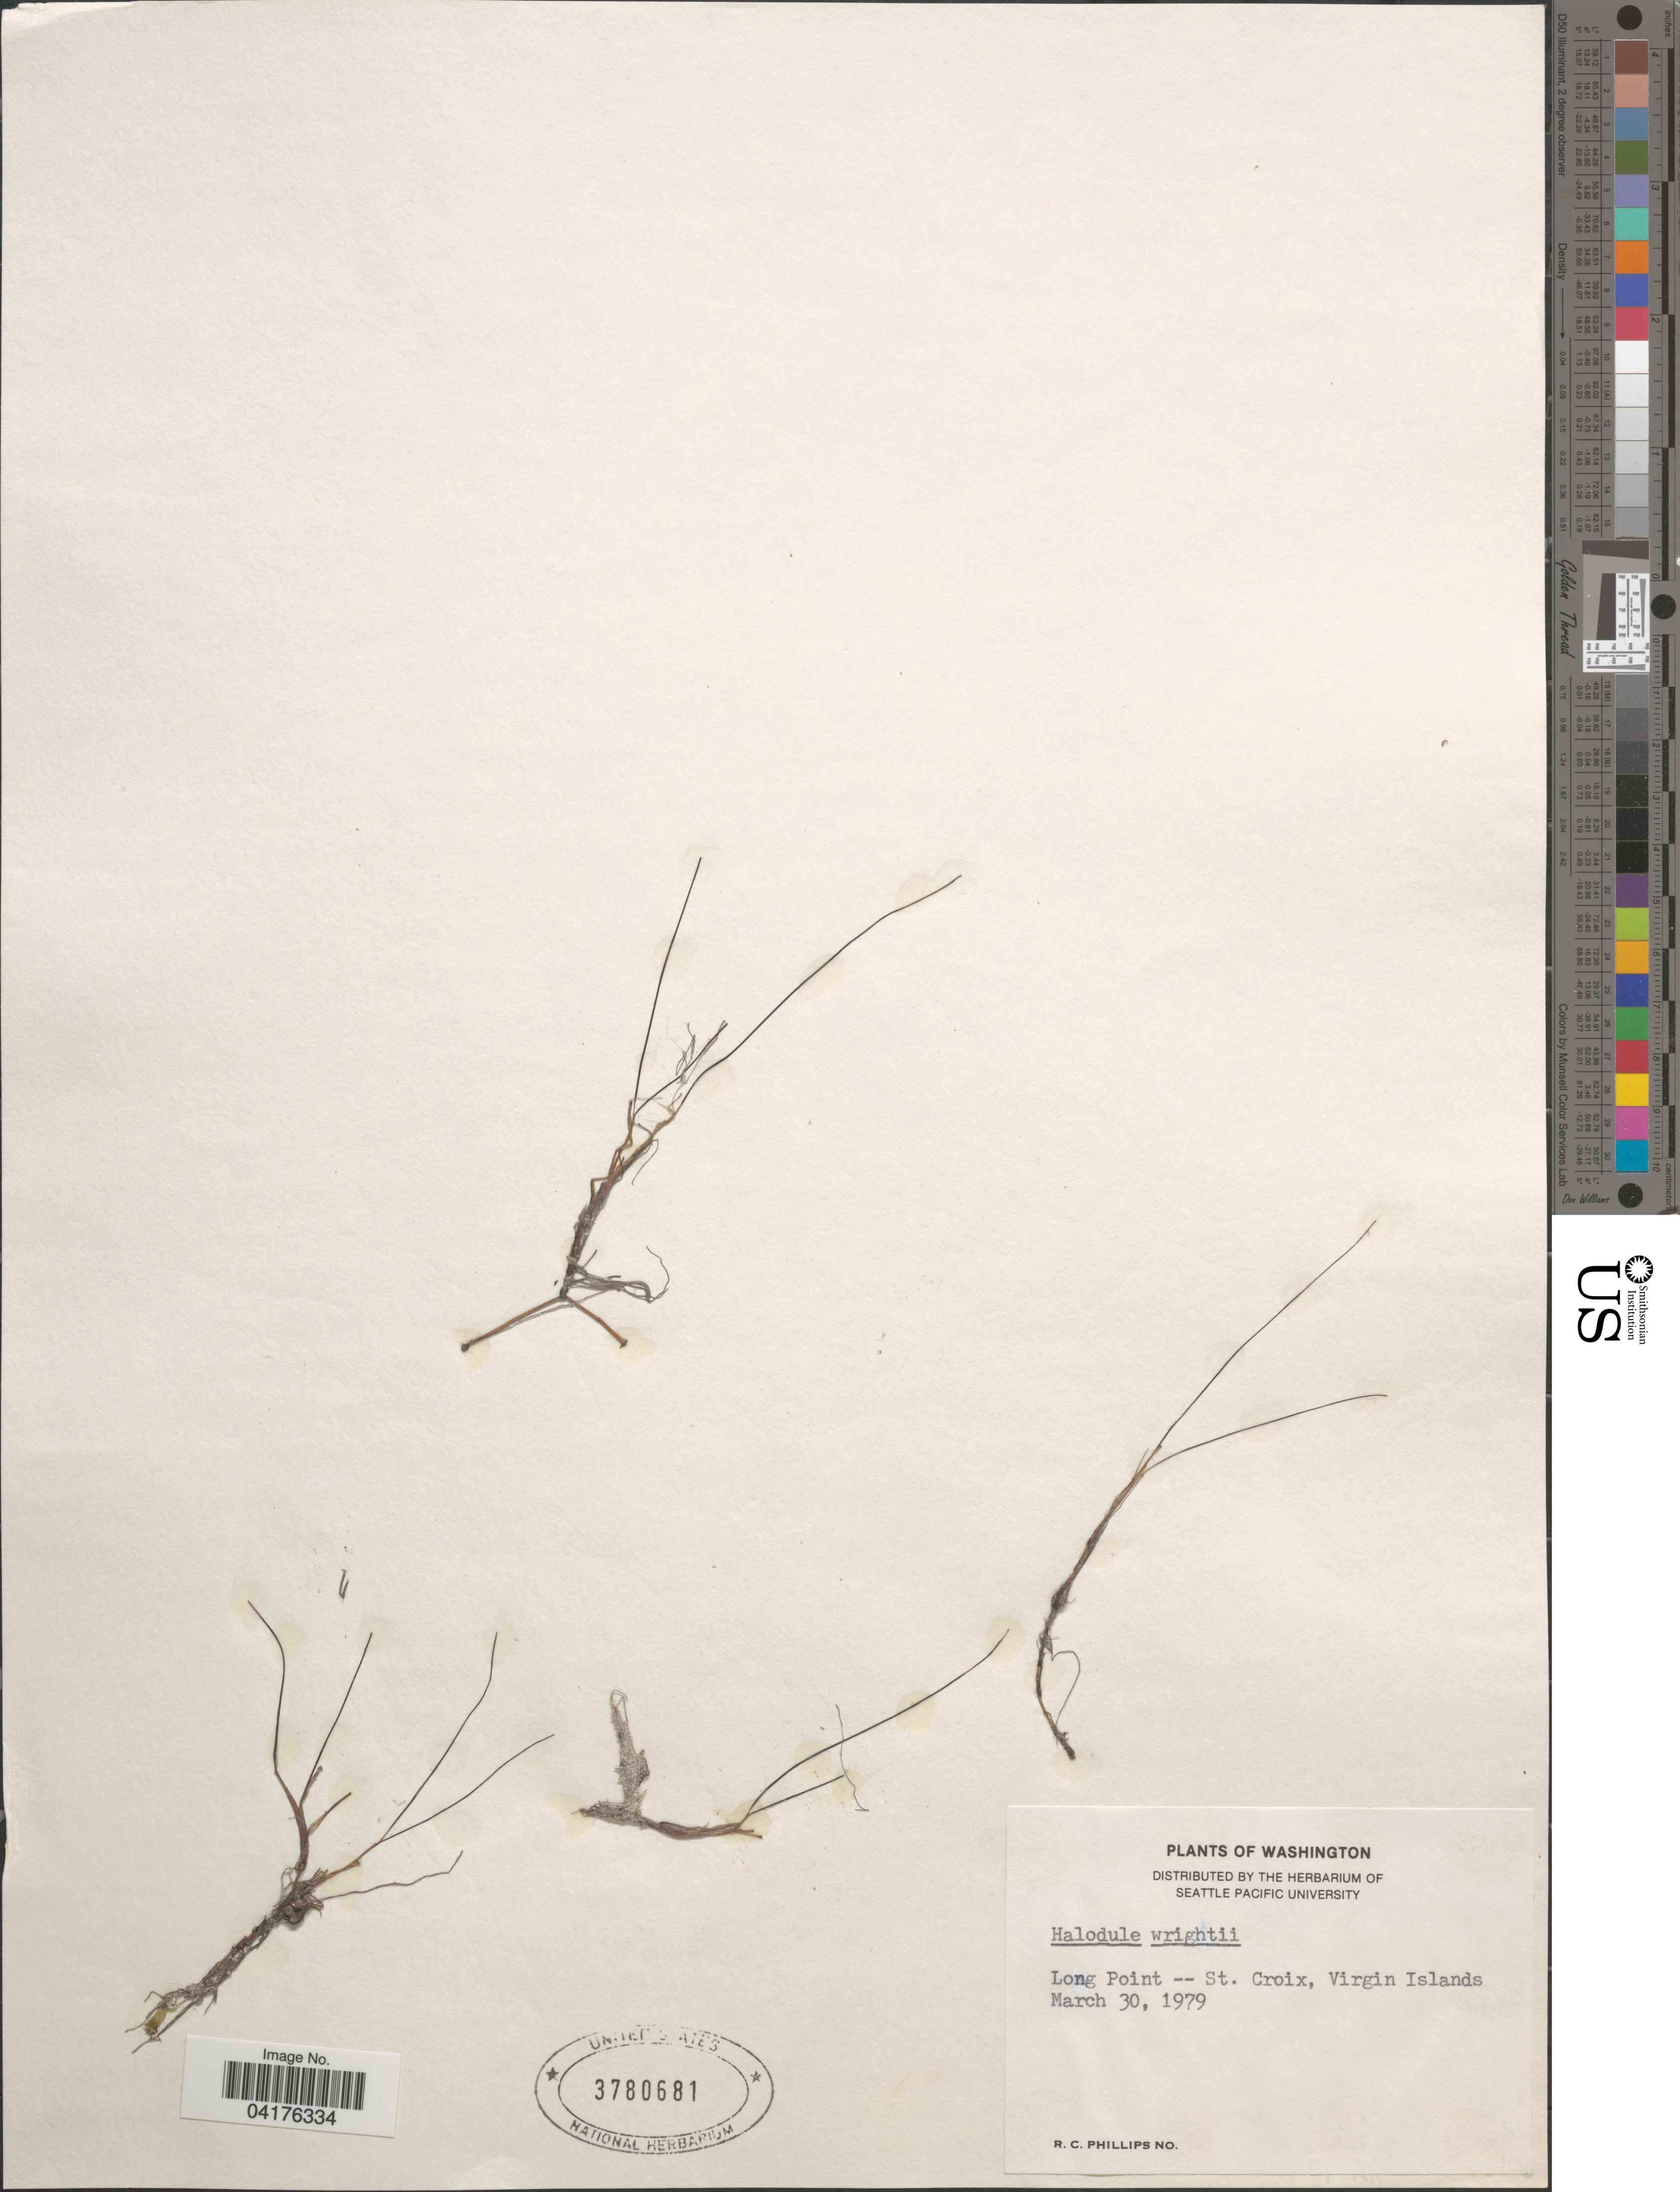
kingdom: Plantae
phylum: Tracheophyta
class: Liliopsida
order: Alismatales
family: Cymodoceaceae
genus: Halodule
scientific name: Halodule wrightii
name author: Asch.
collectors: R. C. Phillips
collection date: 1979-03-30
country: U.S. Virgin Islands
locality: Long Point -- St. Croix, Virgin Islands.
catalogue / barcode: US 3780681